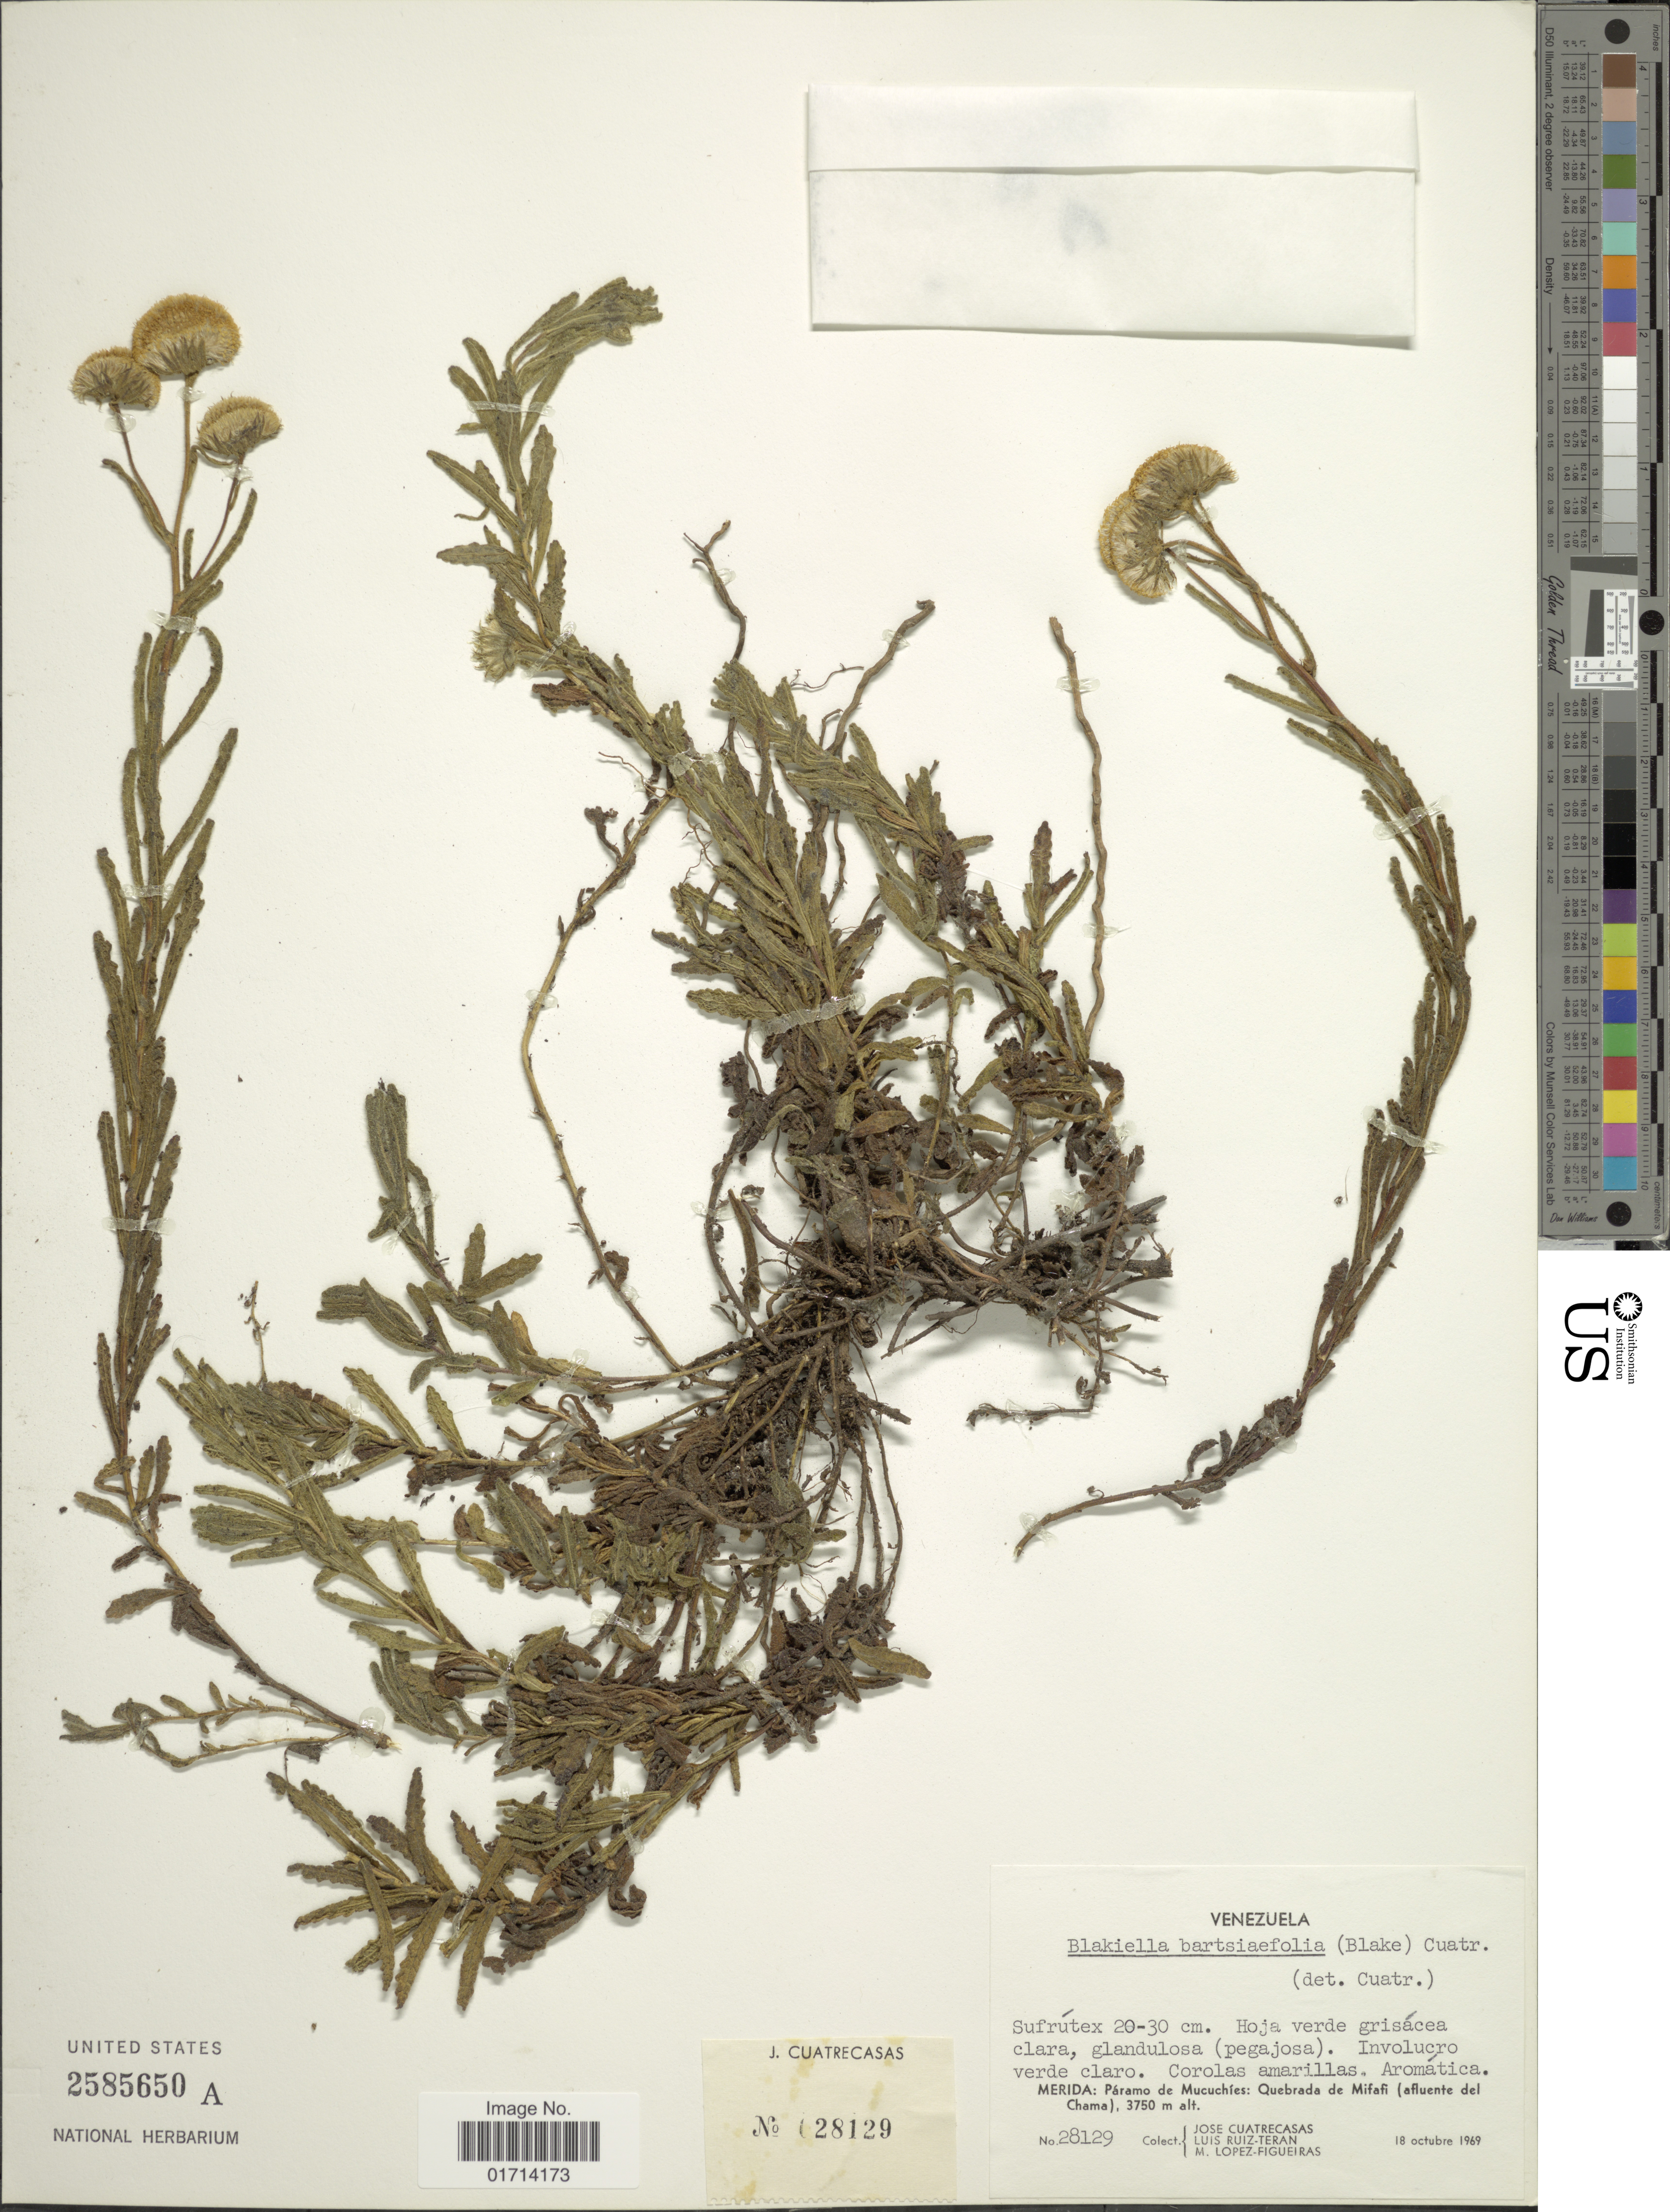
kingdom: Plantae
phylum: Tracheophyta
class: Magnoliopsida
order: Asterales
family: Asteraceae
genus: Blakiella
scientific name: Blakiella bartsiifolia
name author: (S.F. Blake) Cuatrec.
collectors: J. Cuatrecasas, L. Teran & M. Lopéz-F.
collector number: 28129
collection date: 1969-10-18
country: Venezuela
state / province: Mérida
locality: Merida: Paramo de Mucuchies: Quebrada de Mifafi (afluente del Chama)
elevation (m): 3750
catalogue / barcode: US 2585650A